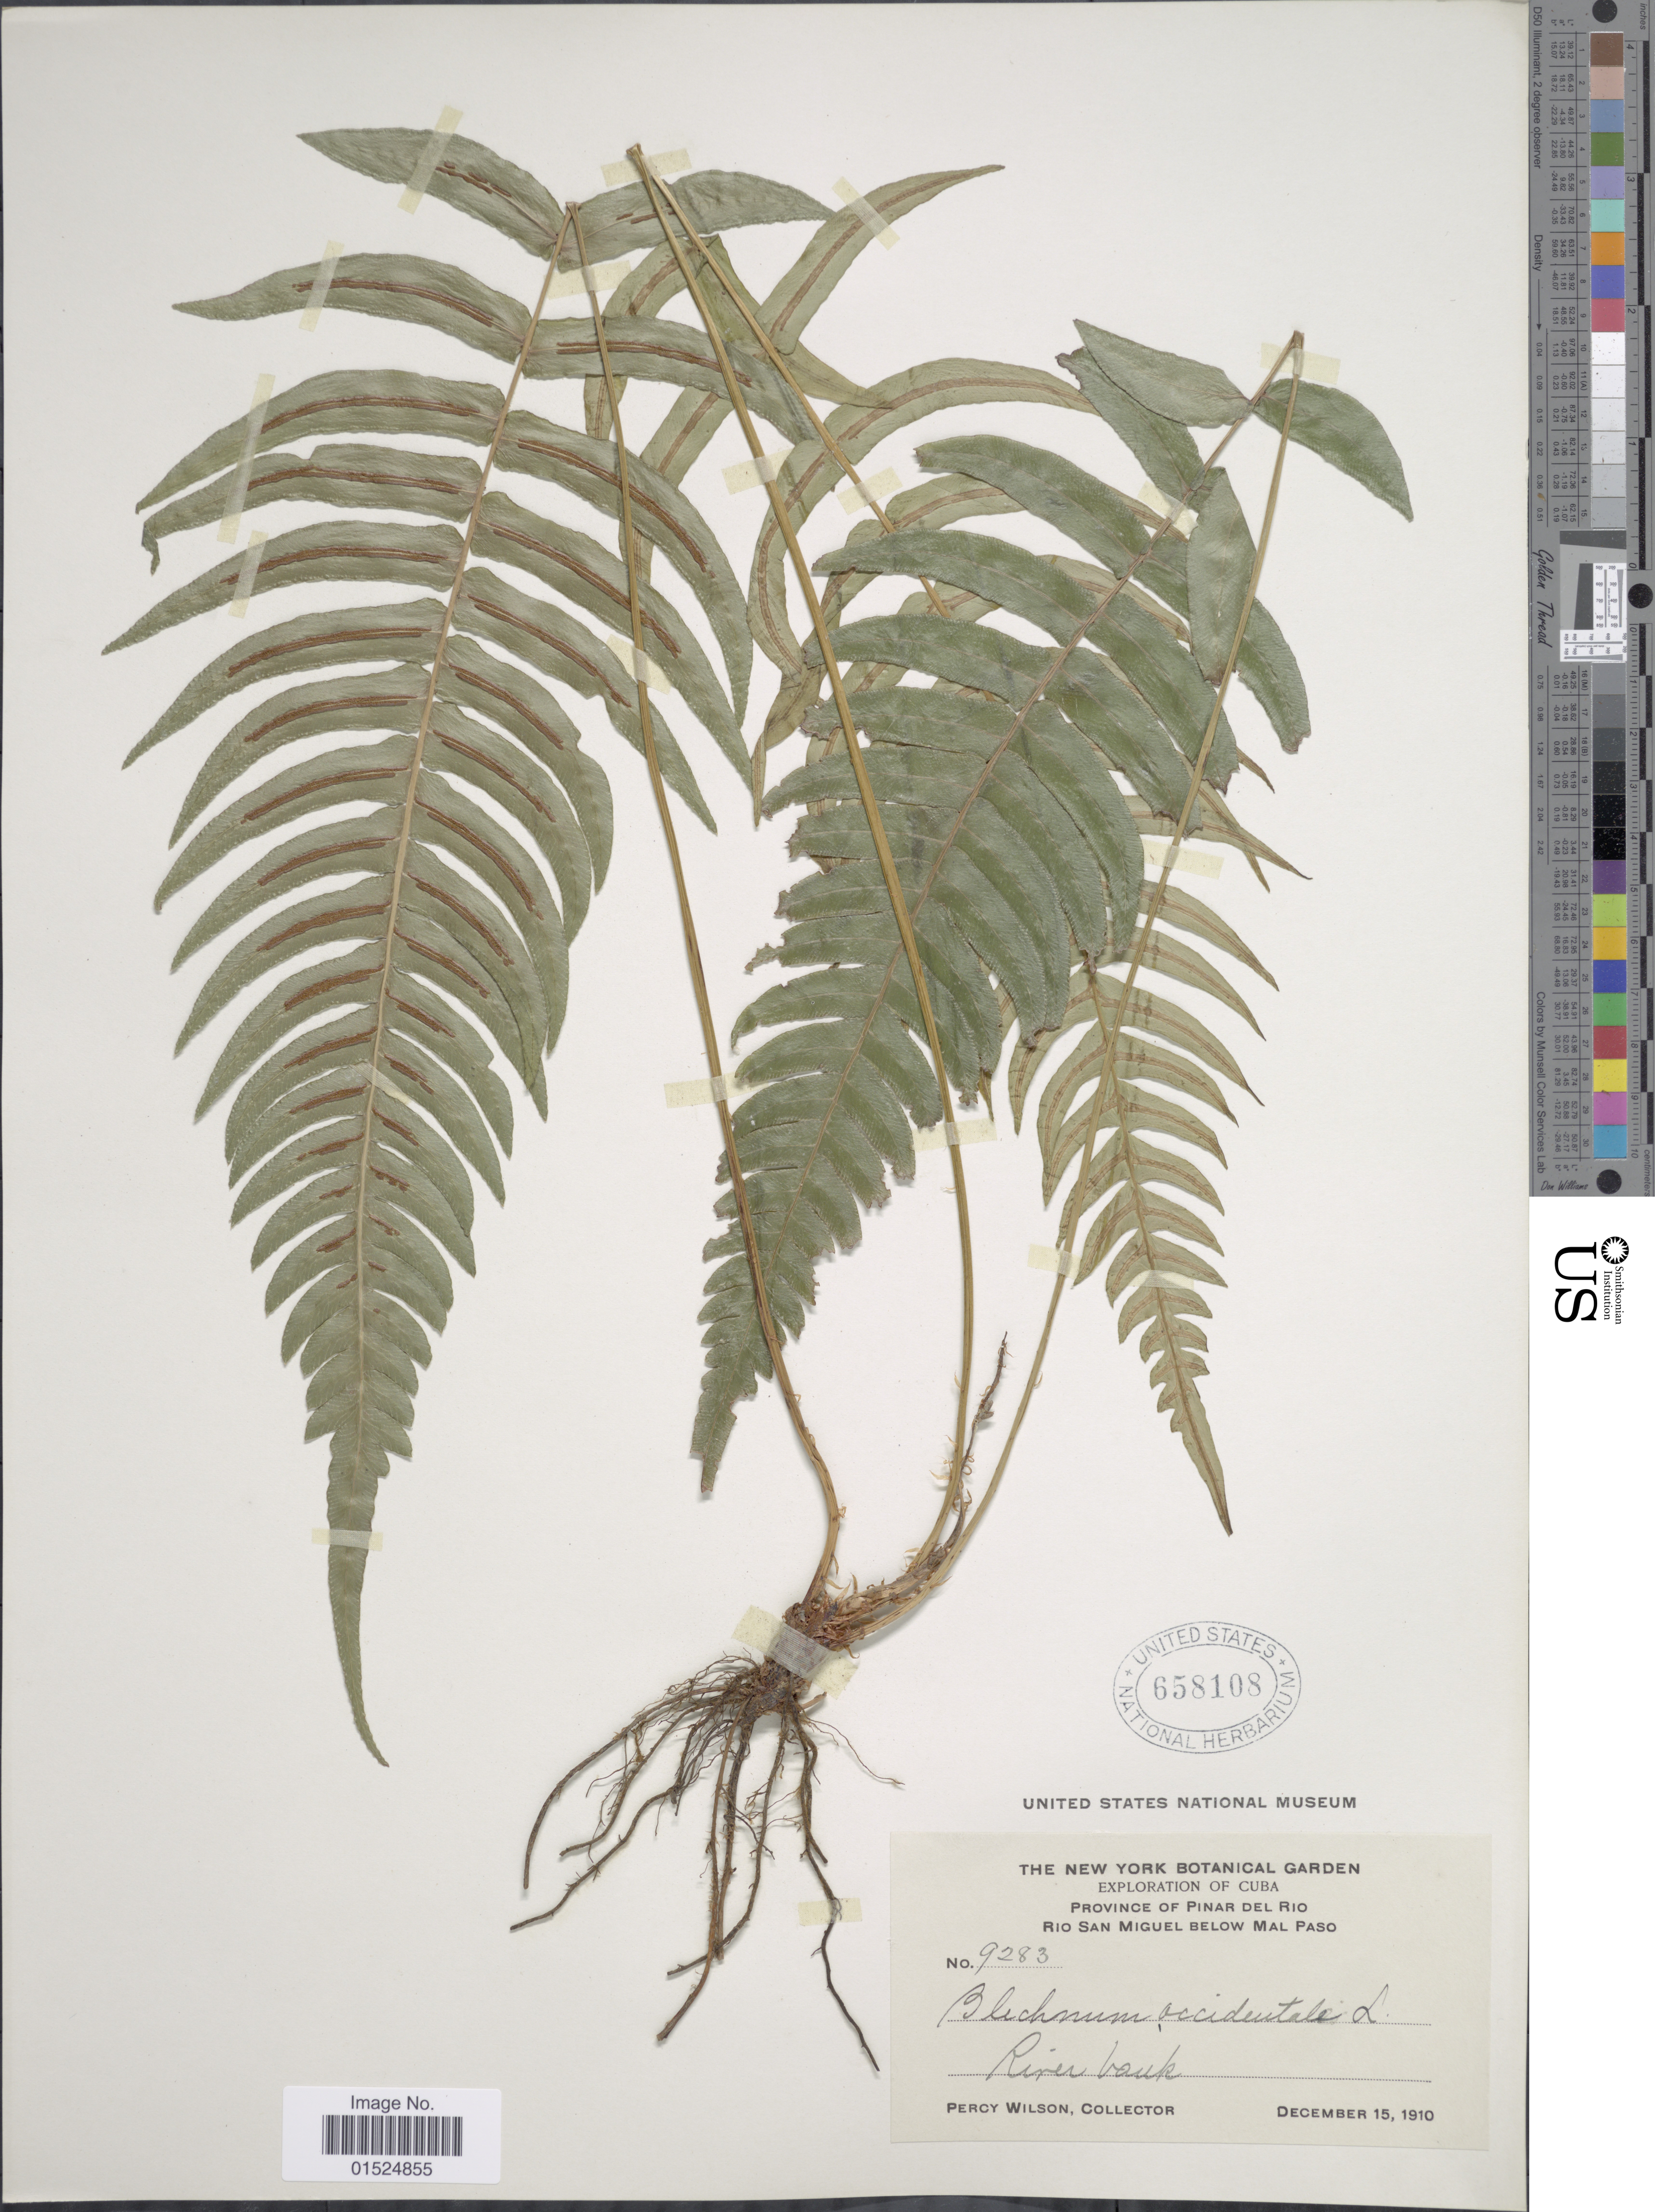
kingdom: Plantae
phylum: Tracheophyta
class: Polypodiopsida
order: Polypodiales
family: Blechnaceae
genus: Blechnum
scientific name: Blechnum occidentale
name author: L.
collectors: P. Wilson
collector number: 9283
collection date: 1910-12-15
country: Cuba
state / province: Pinar del Río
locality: Province of Pinar del Rio, Rio San Miquel below Mal Paso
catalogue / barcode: US 658108